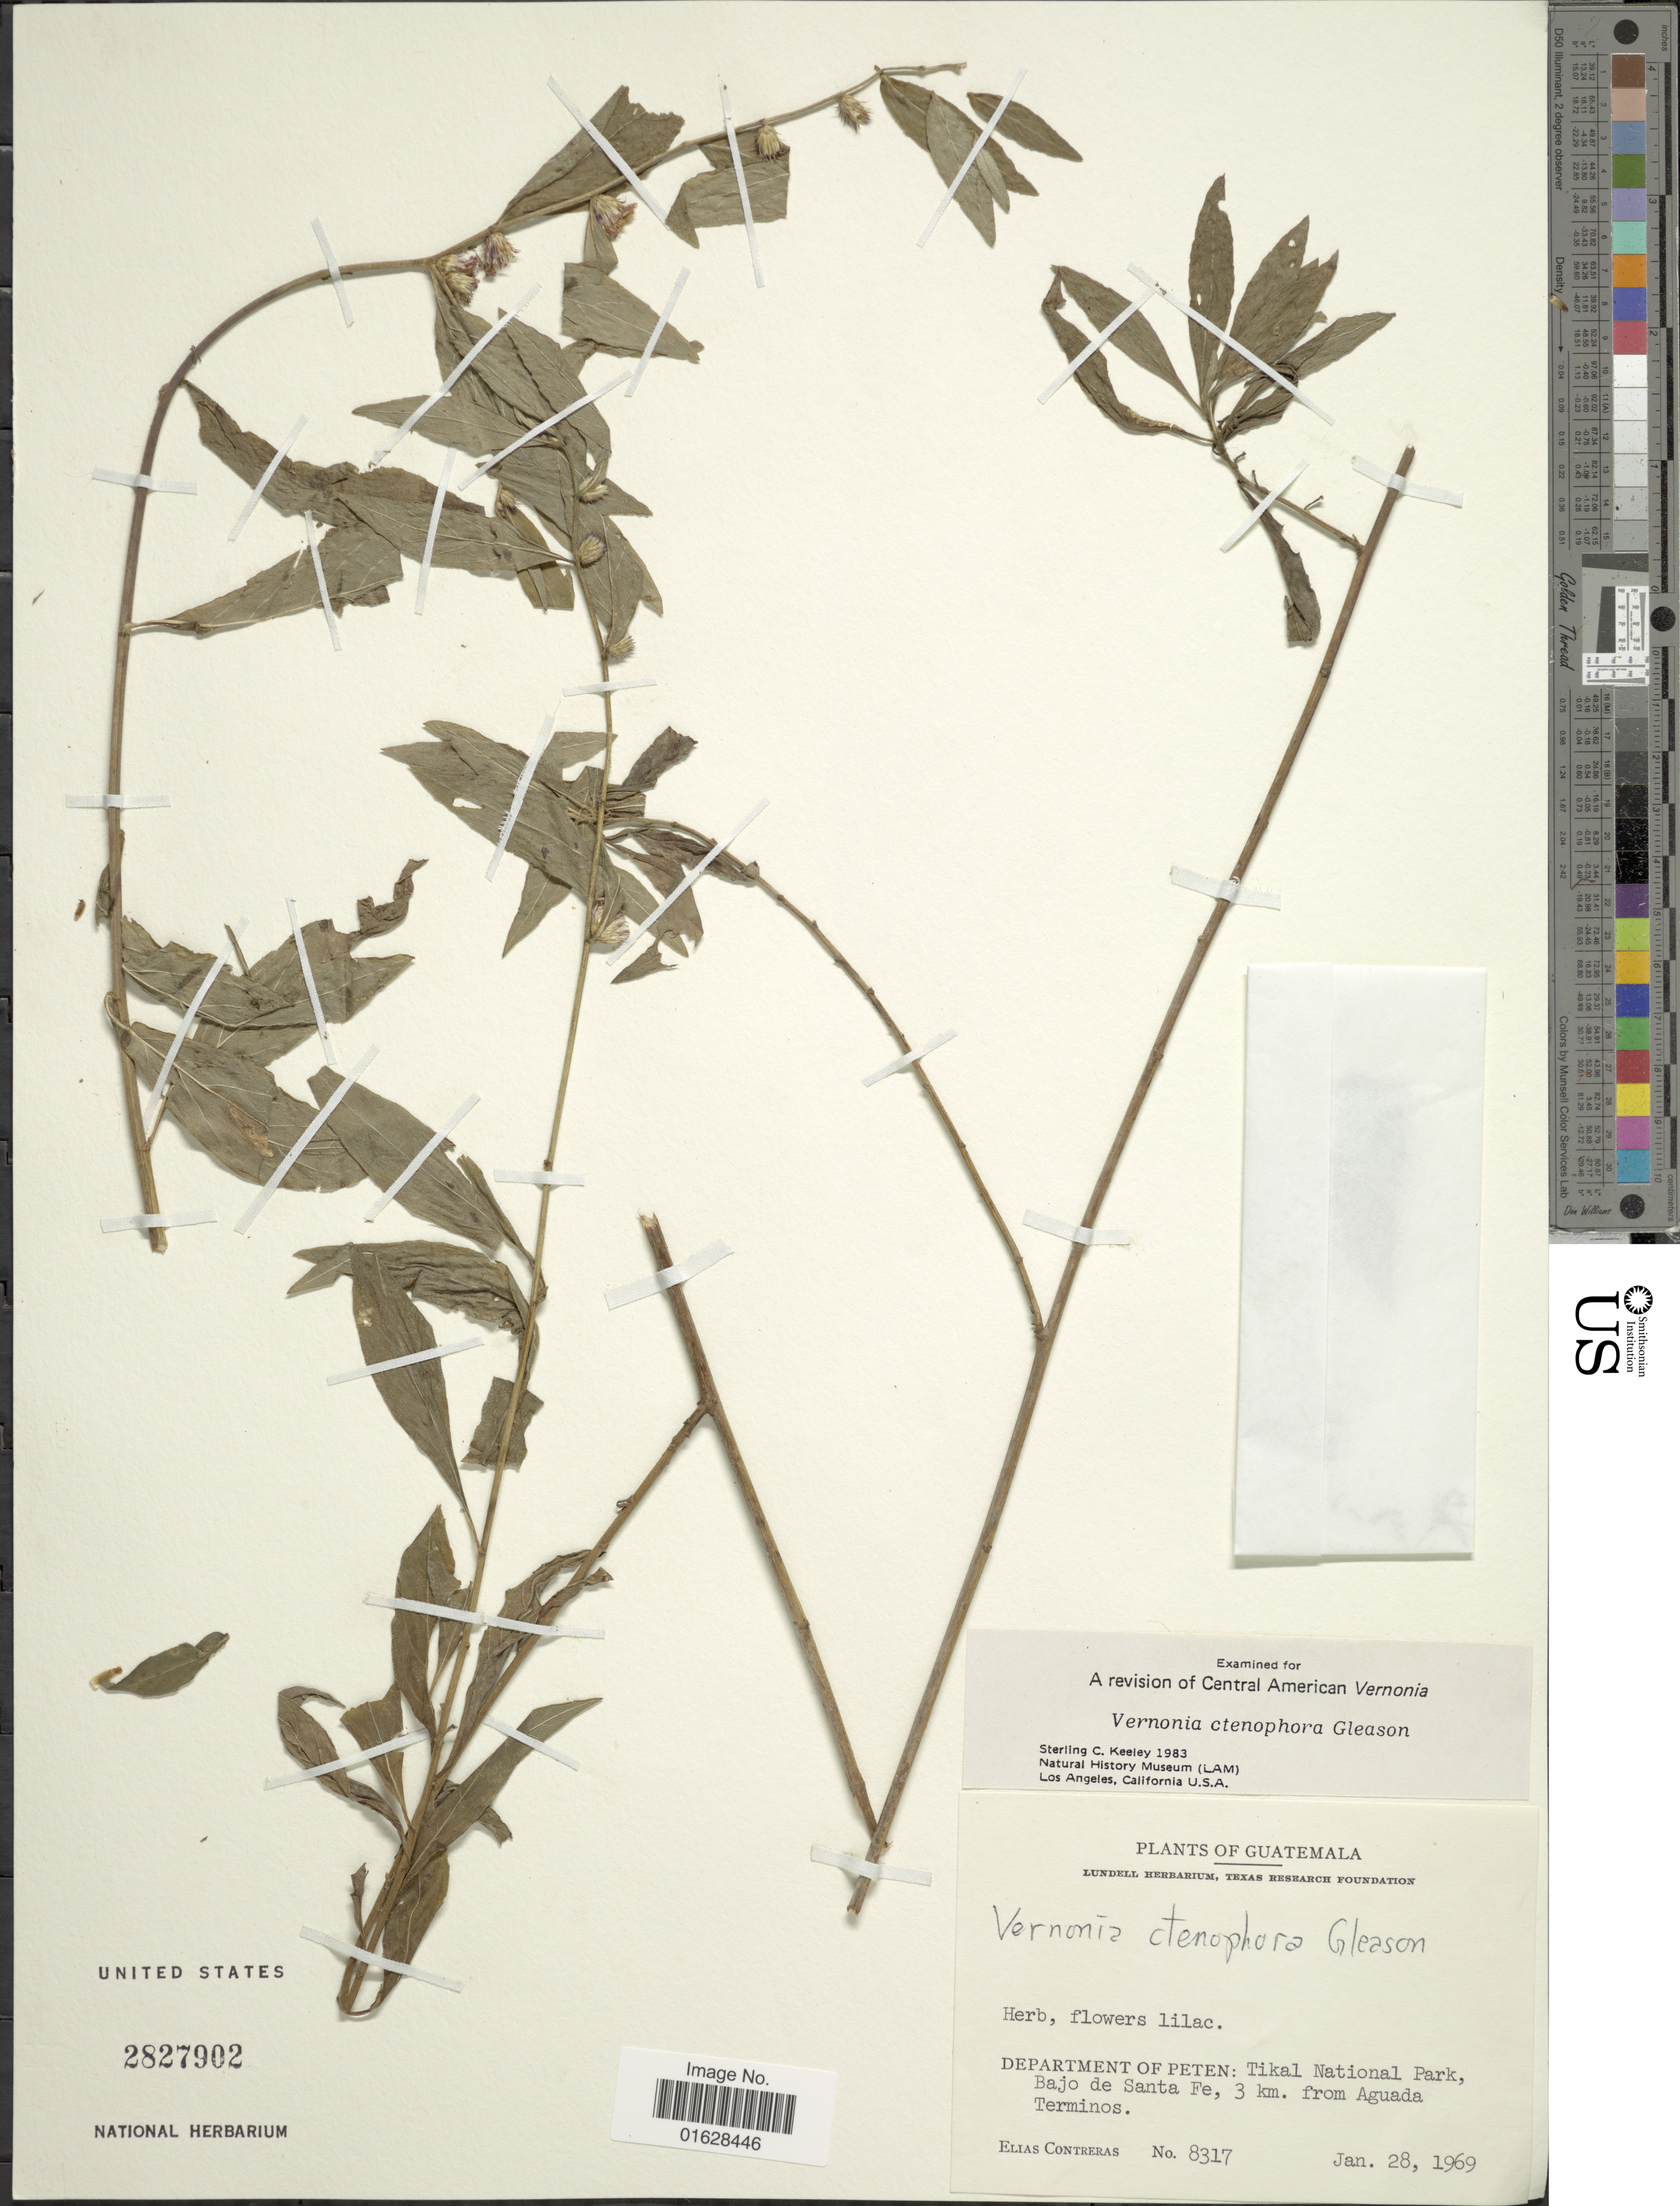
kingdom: Plantae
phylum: Tracheophyta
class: Magnoliopsida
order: Asterales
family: Asteraceae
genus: Lepidaploa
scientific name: Lepidaploa uniflora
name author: (Mill.) H. Rob.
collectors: E. Contreras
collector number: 8317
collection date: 1969-01-28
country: Guatemala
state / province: El Petén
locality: Department of Peten, Tikal National Park, Bajo de Santa Fe, 3 km from Aguada Terminos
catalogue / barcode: US 2827902